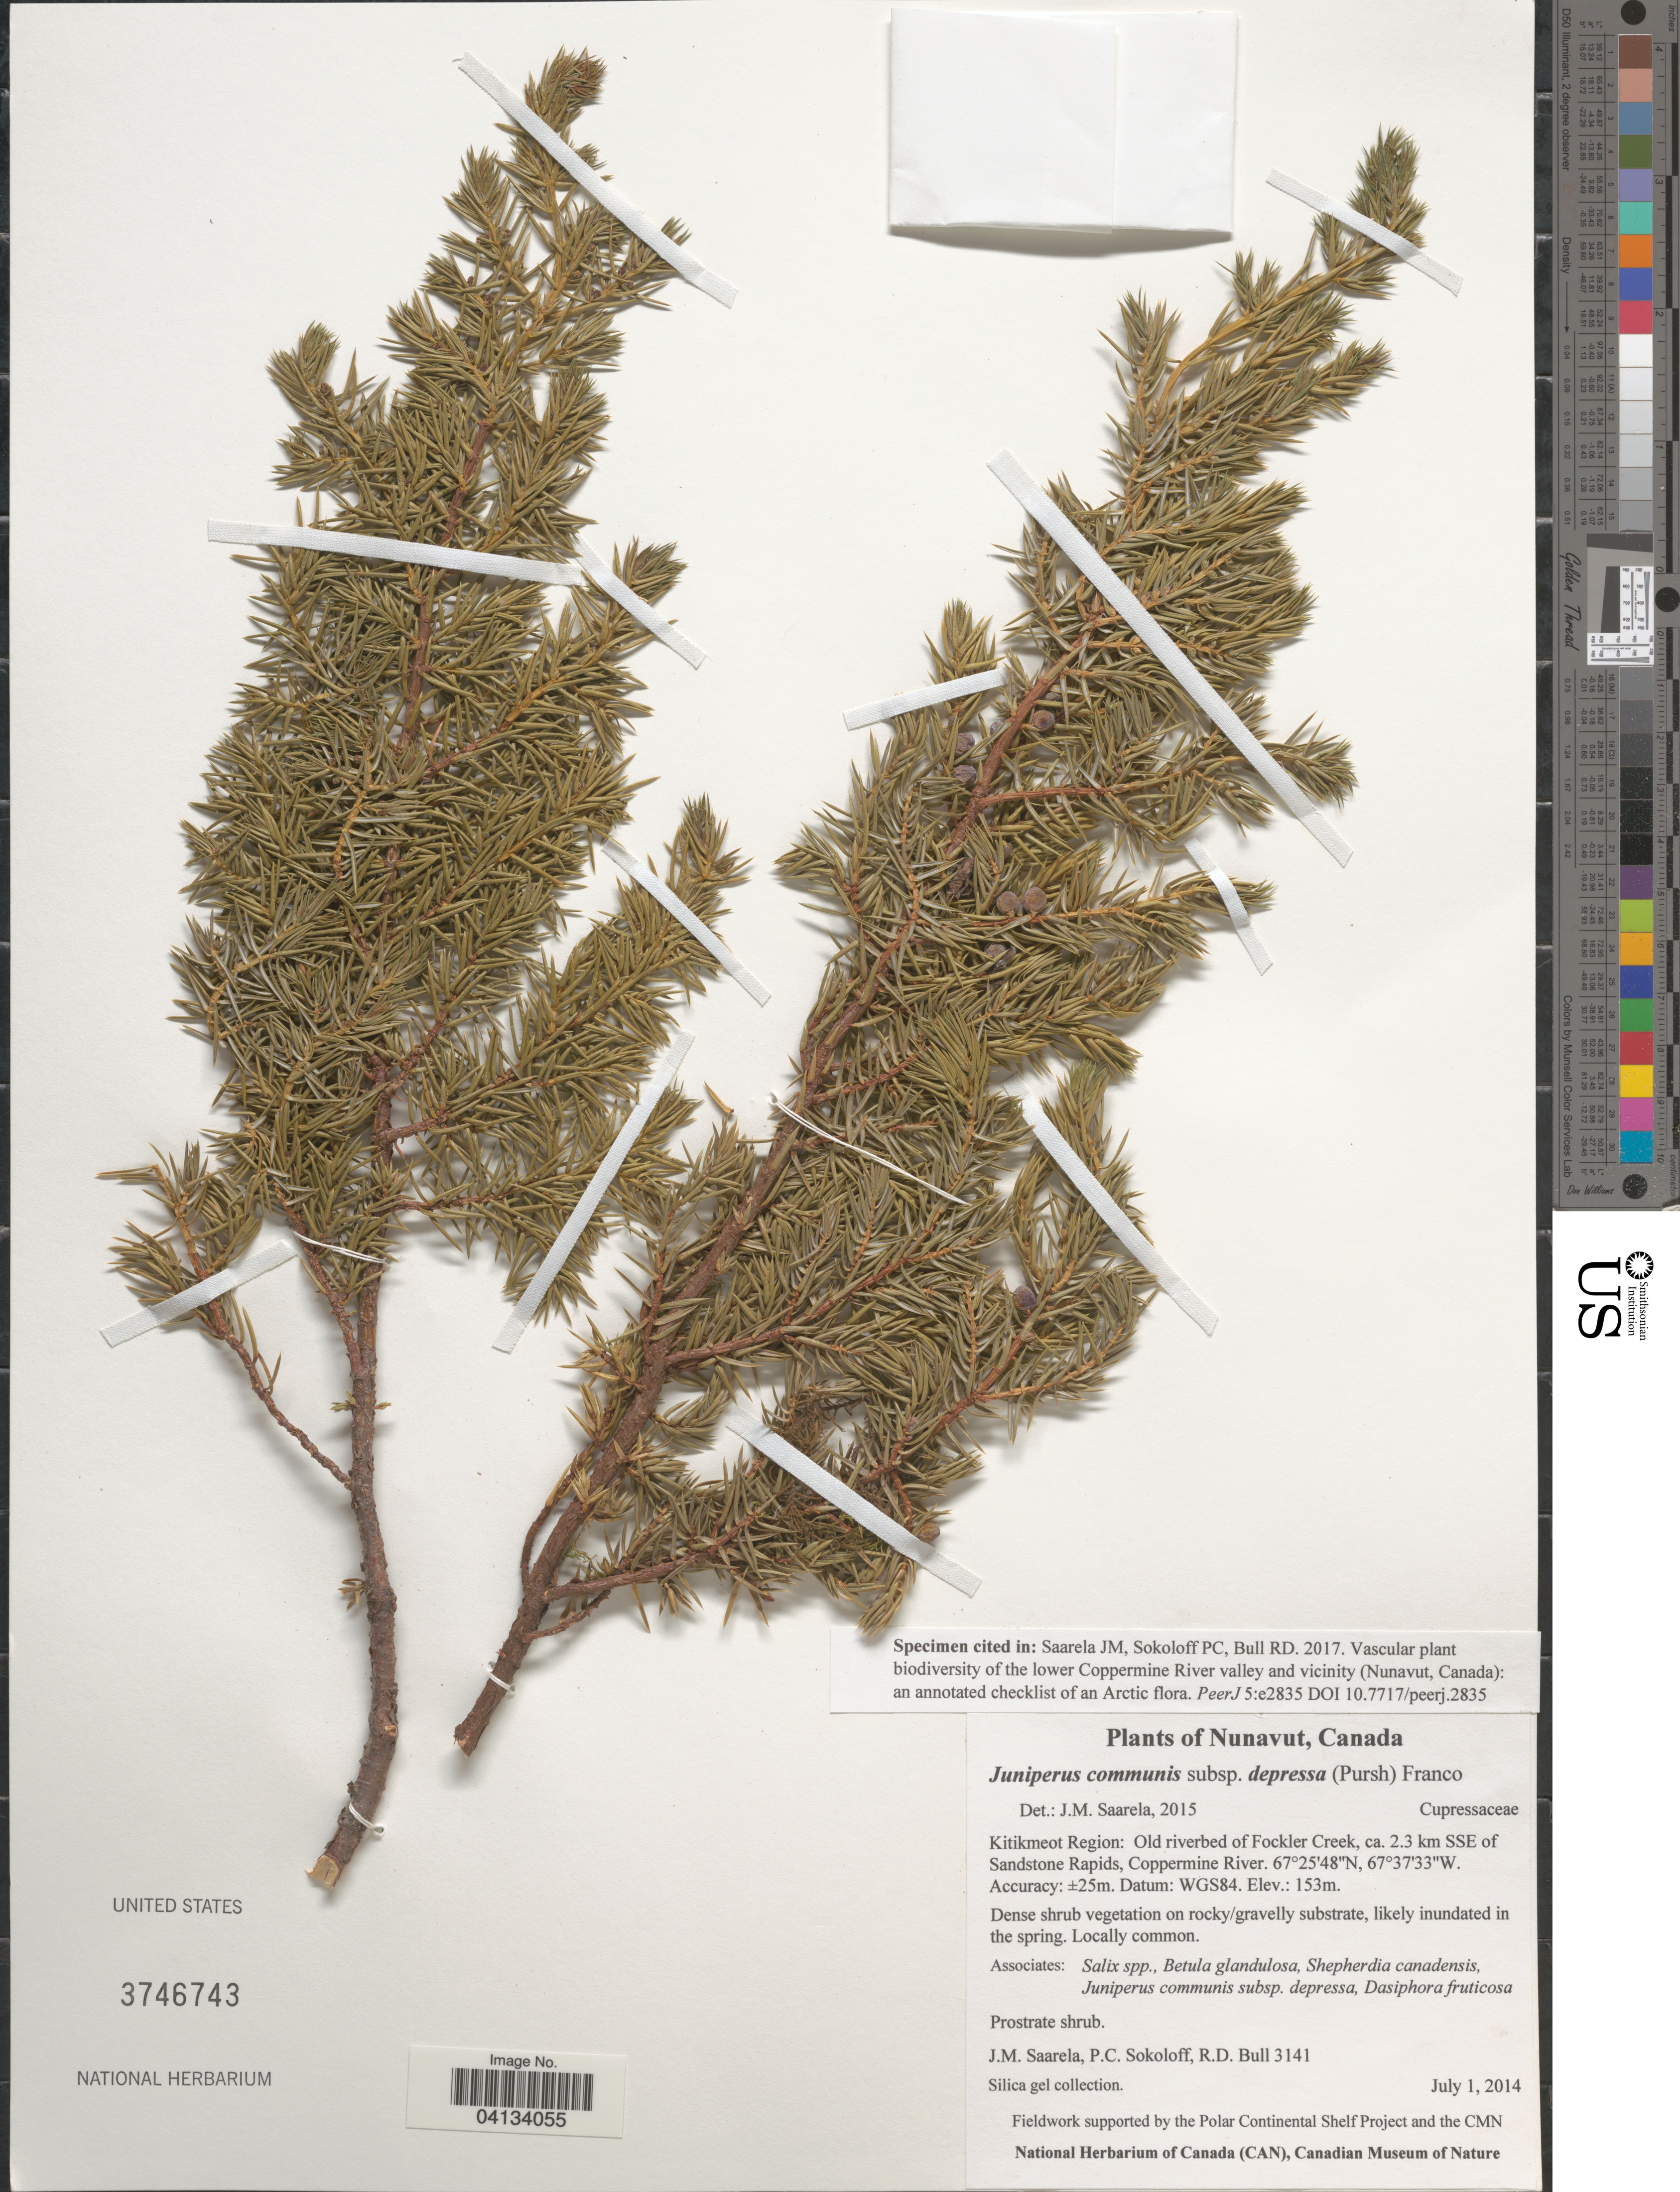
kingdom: Plantae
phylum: Tracheophyta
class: Pinopsida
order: Pinales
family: Cupressaceae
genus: Juniperus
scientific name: Juniperus communis subsp. depressa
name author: (Pursh) Franco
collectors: J. Saarela, P. Sokoloff & R. Bull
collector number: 3141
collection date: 2014-07-01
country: Canada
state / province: Nunavut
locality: Kitikmeot Region: Old riverbed of Fockler Creek, ca. 2.3 km SSE of Sandstone Rapids, Coppermine River. WGS84.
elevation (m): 153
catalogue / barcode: US 3746743